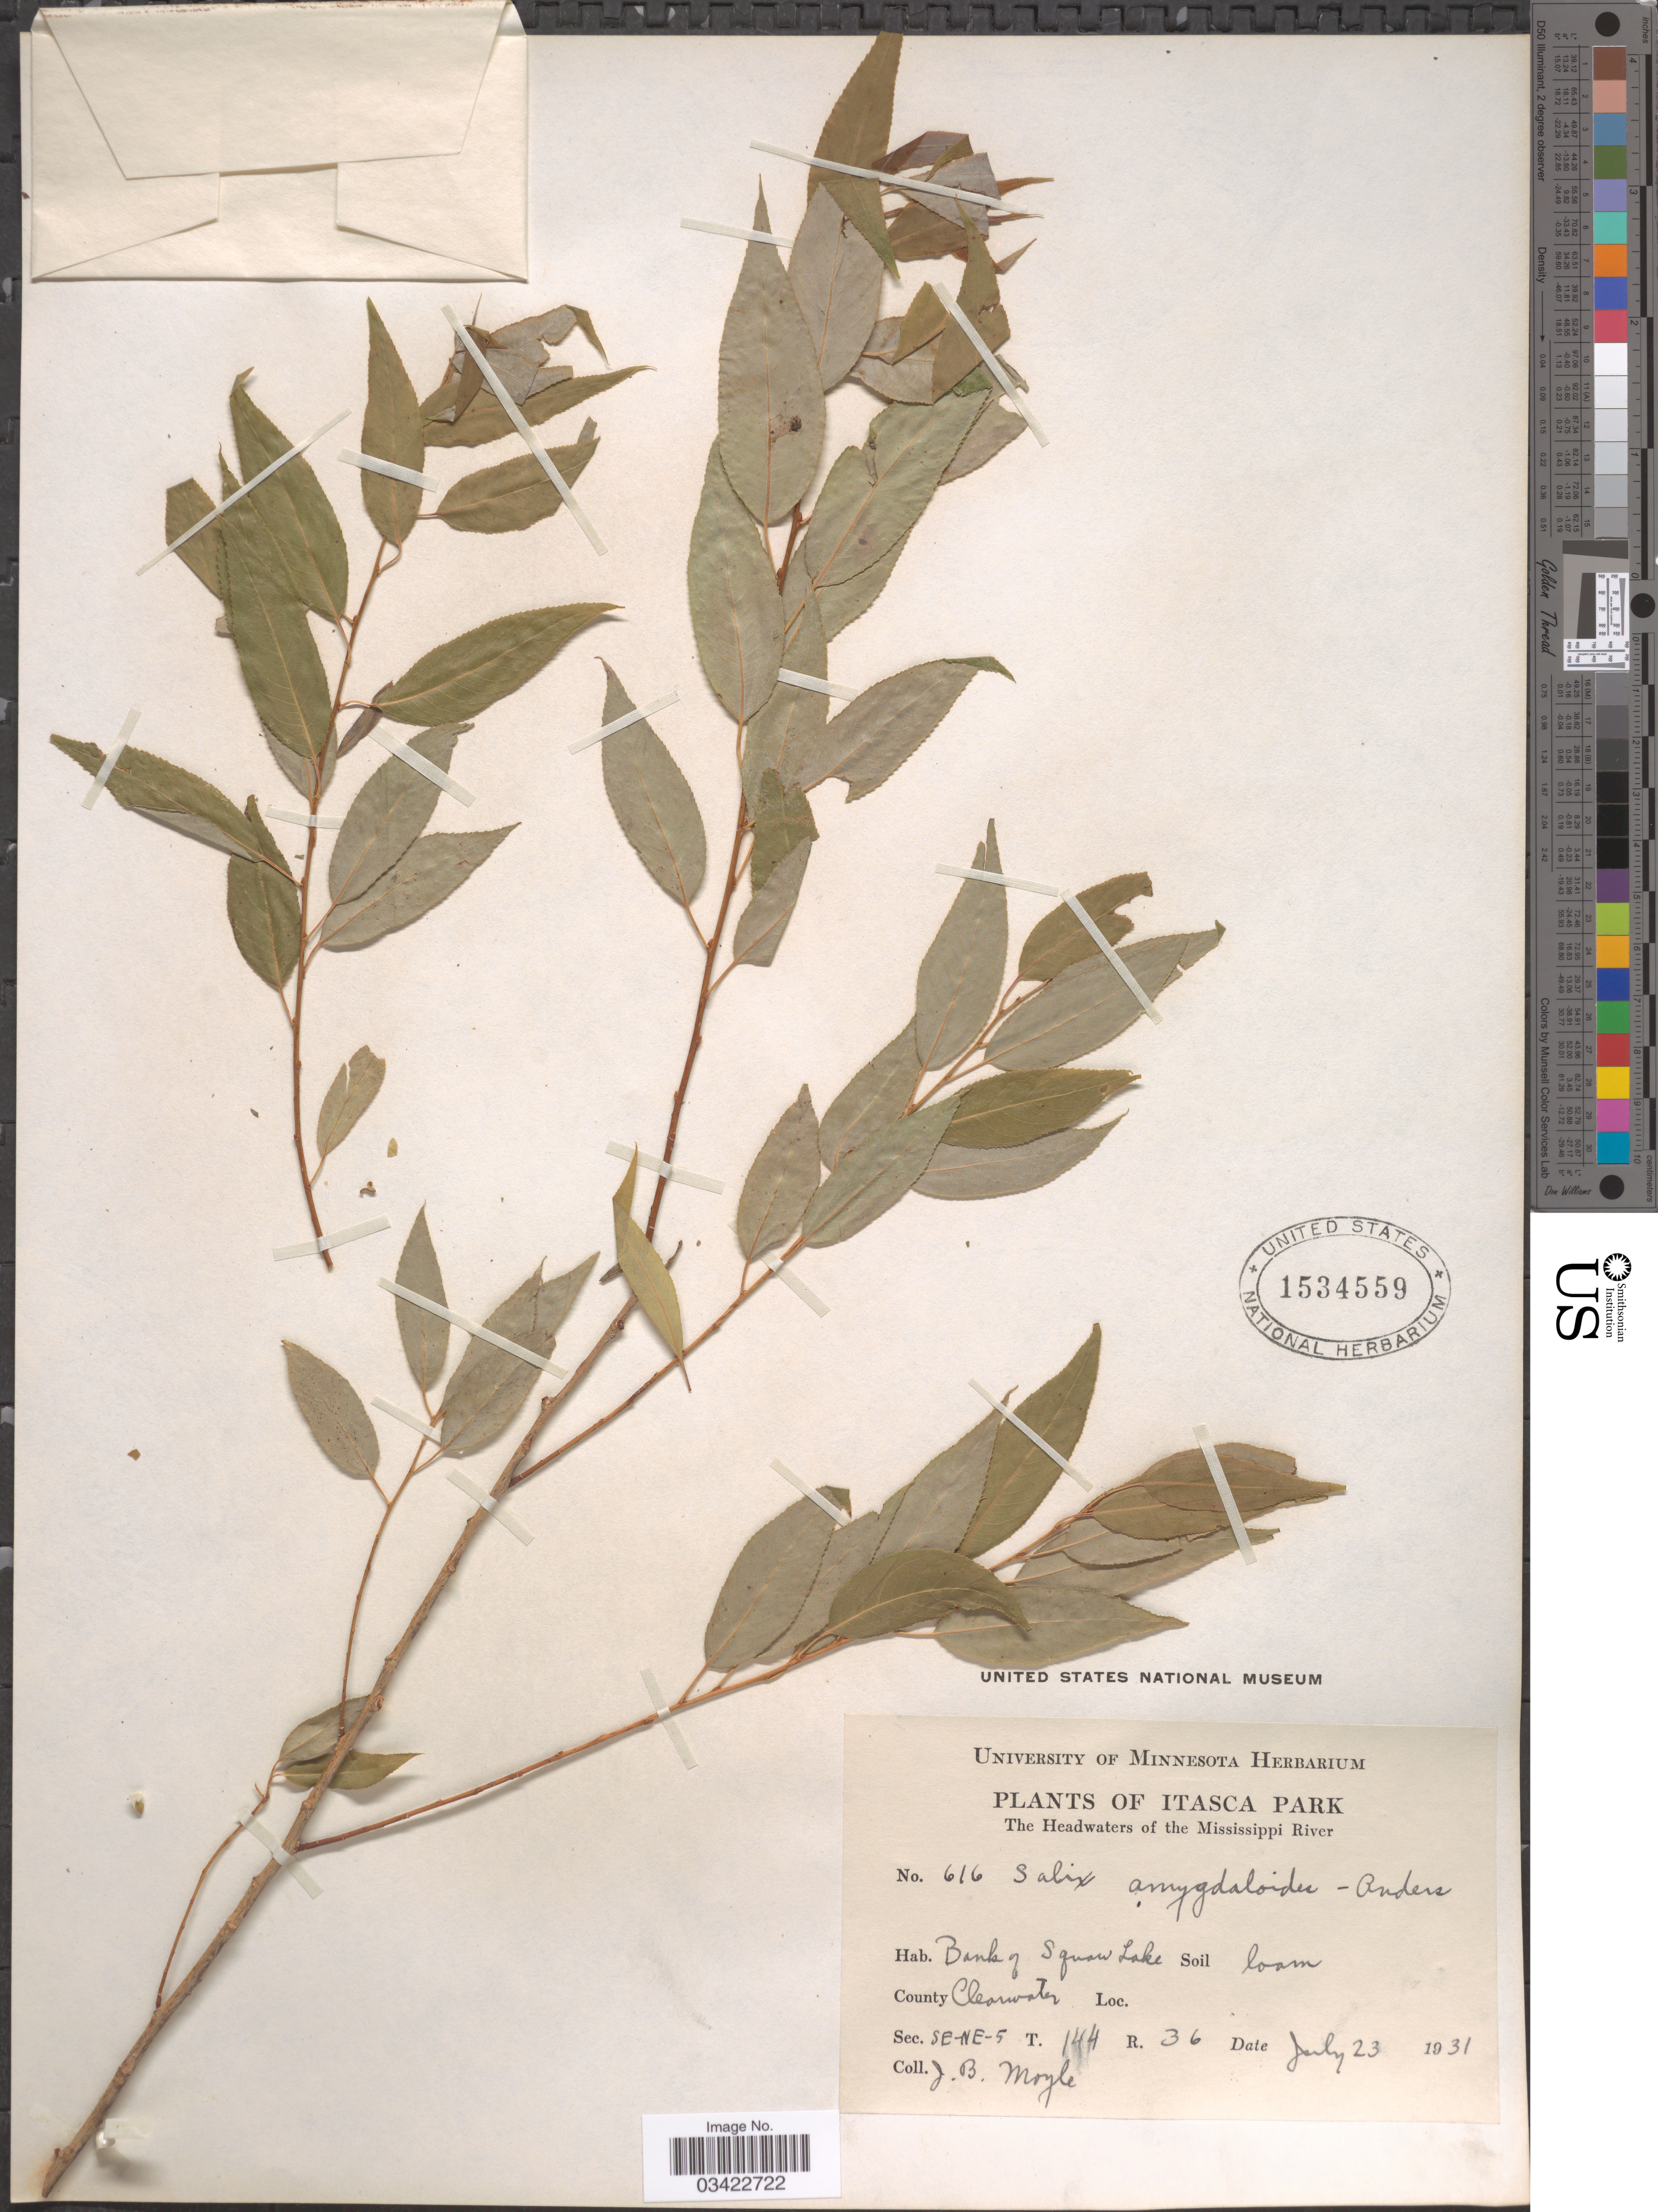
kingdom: Plantae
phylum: Tracheophyta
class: Magnoliopsida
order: Malpighiales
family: Salicaceae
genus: Salix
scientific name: Salix amygdaloides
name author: Andersson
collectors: J. Moyle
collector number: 616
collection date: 1931-07-23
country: United States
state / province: Minnesota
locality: Itasca Park. The Headwaters of the Mississippi River. Bank of Squaw Lake. County Clearwater. Sec. SE-NE-5 T. 144 R. 36.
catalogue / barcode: US 1534559